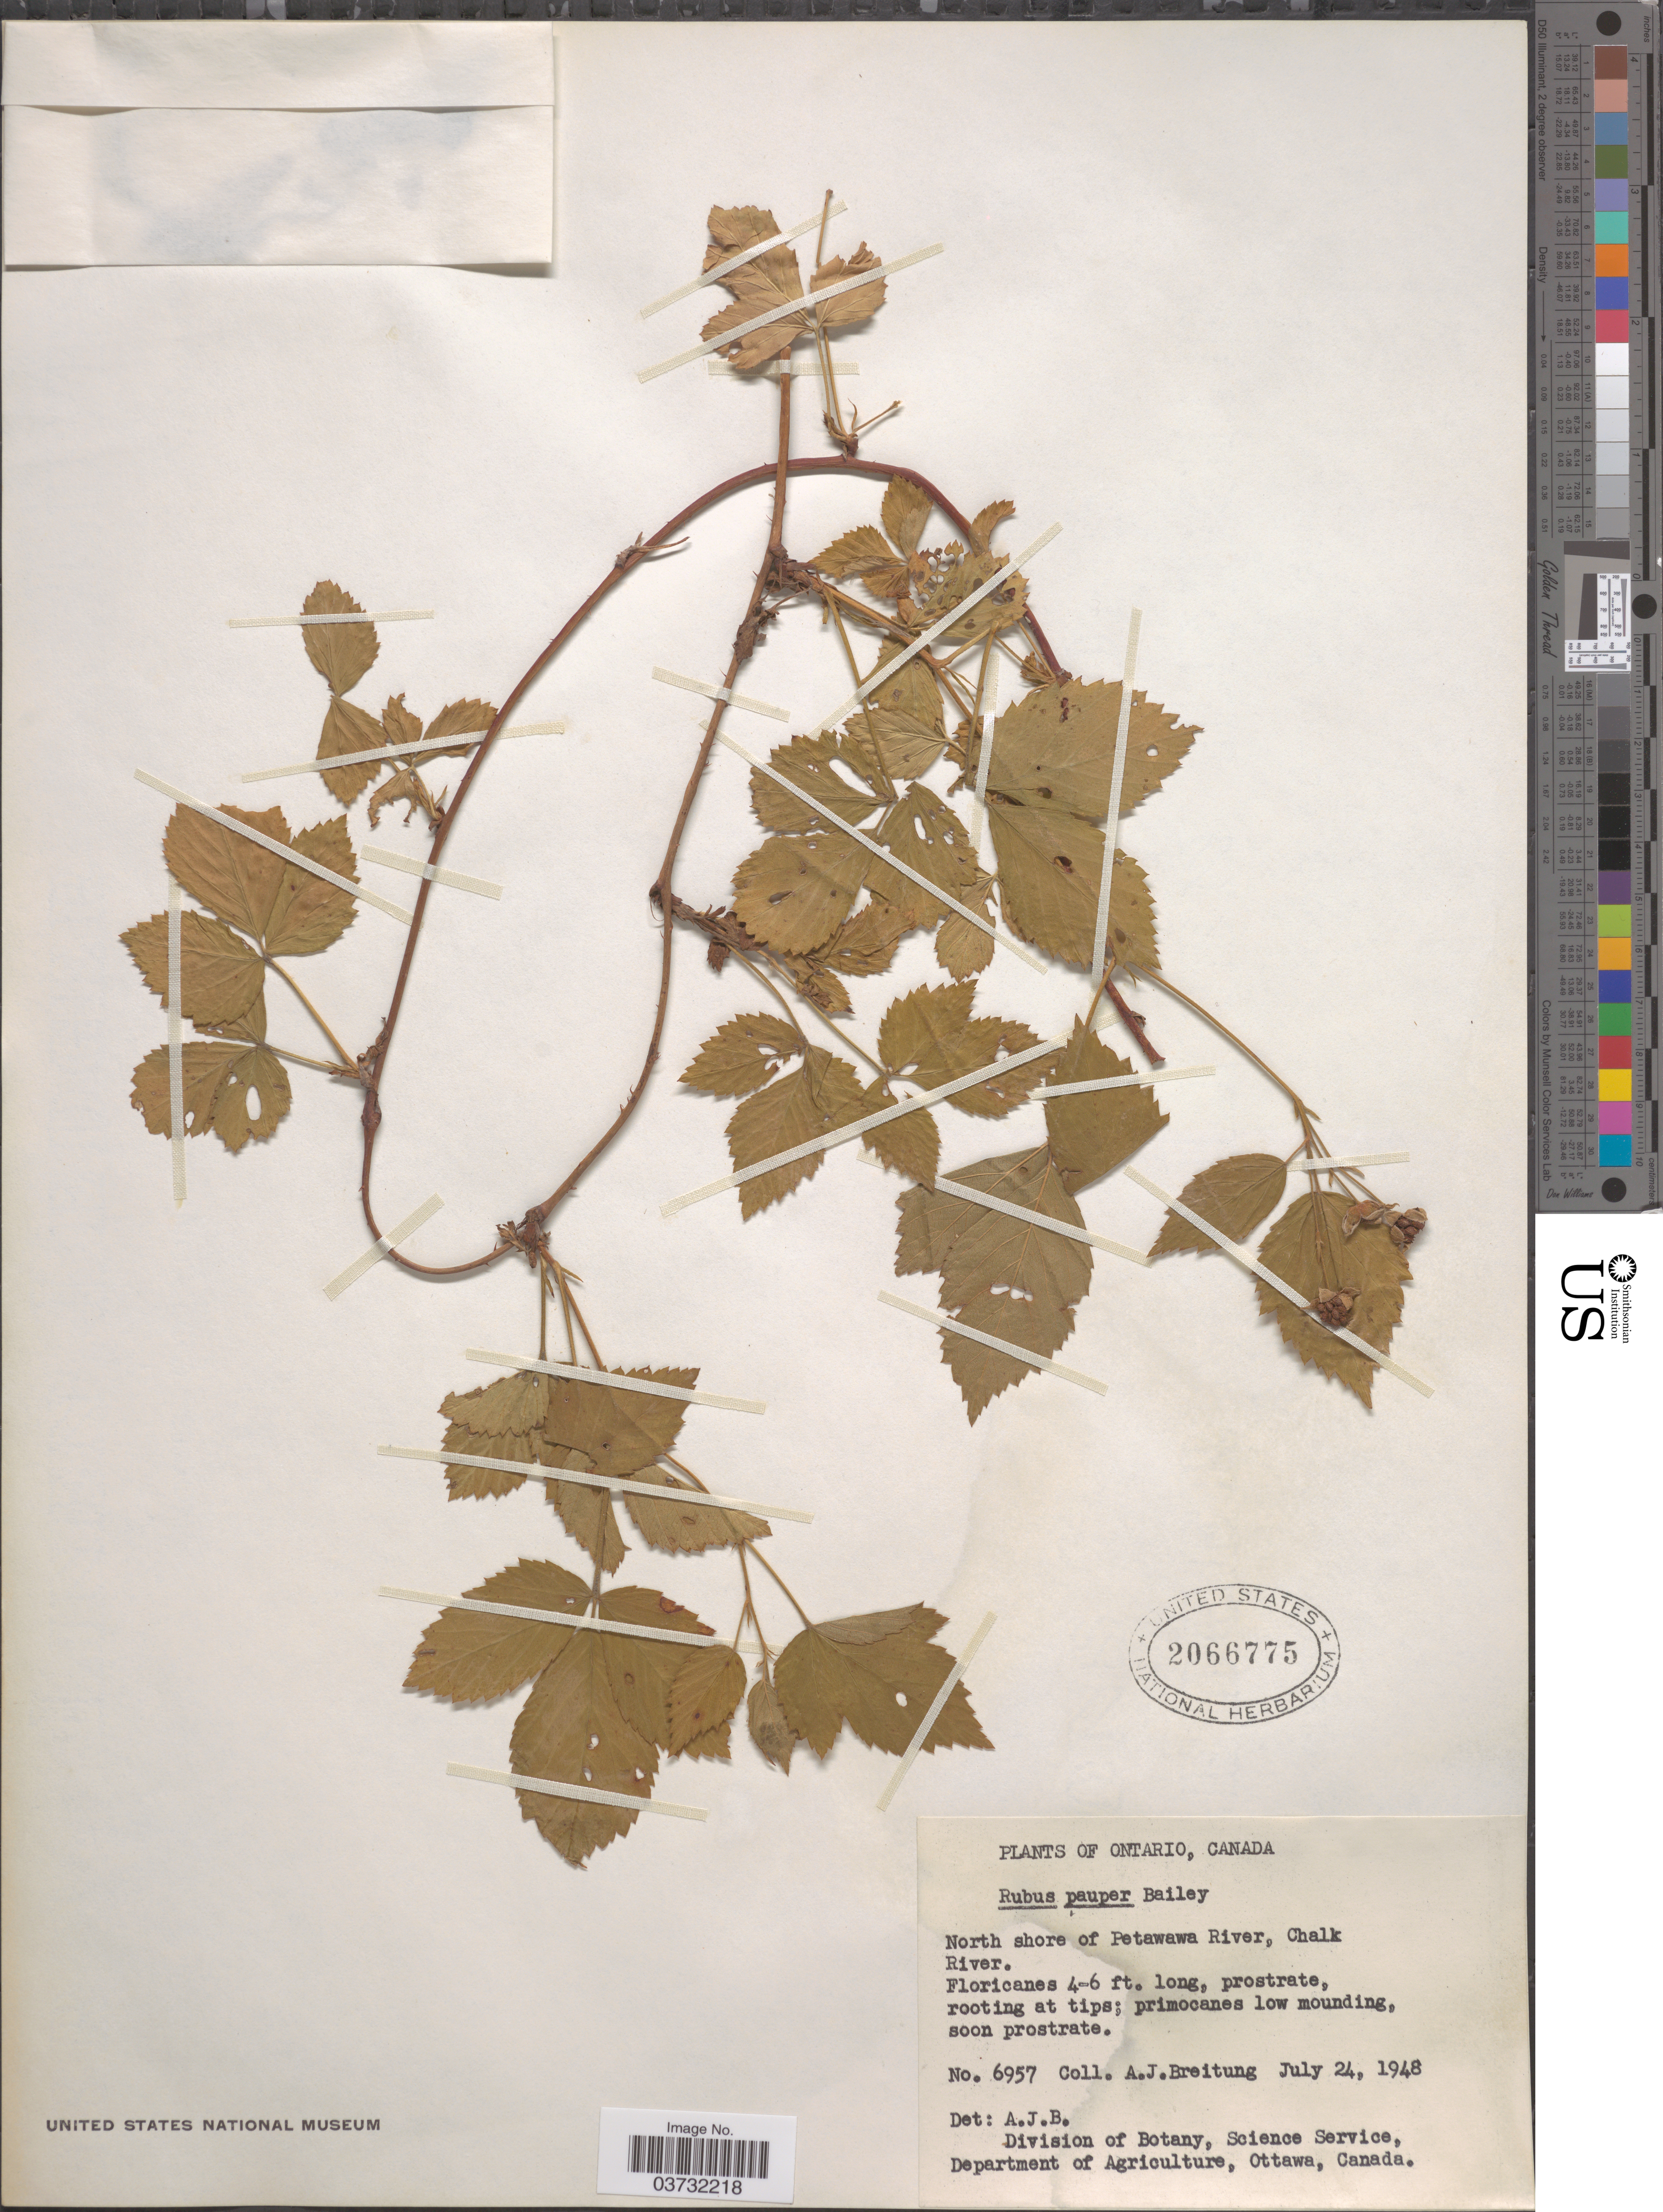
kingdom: Plantae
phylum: Tracheophyta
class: Magnoliopsida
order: Rosales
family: Rosaceae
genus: Rubus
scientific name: Rubus pauper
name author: L.H. Bailey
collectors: A. Breitung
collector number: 6957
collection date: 1948-07-24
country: Canada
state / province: Ontario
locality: North shore of Petawawa River, Chalk River.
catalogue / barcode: US 2066775